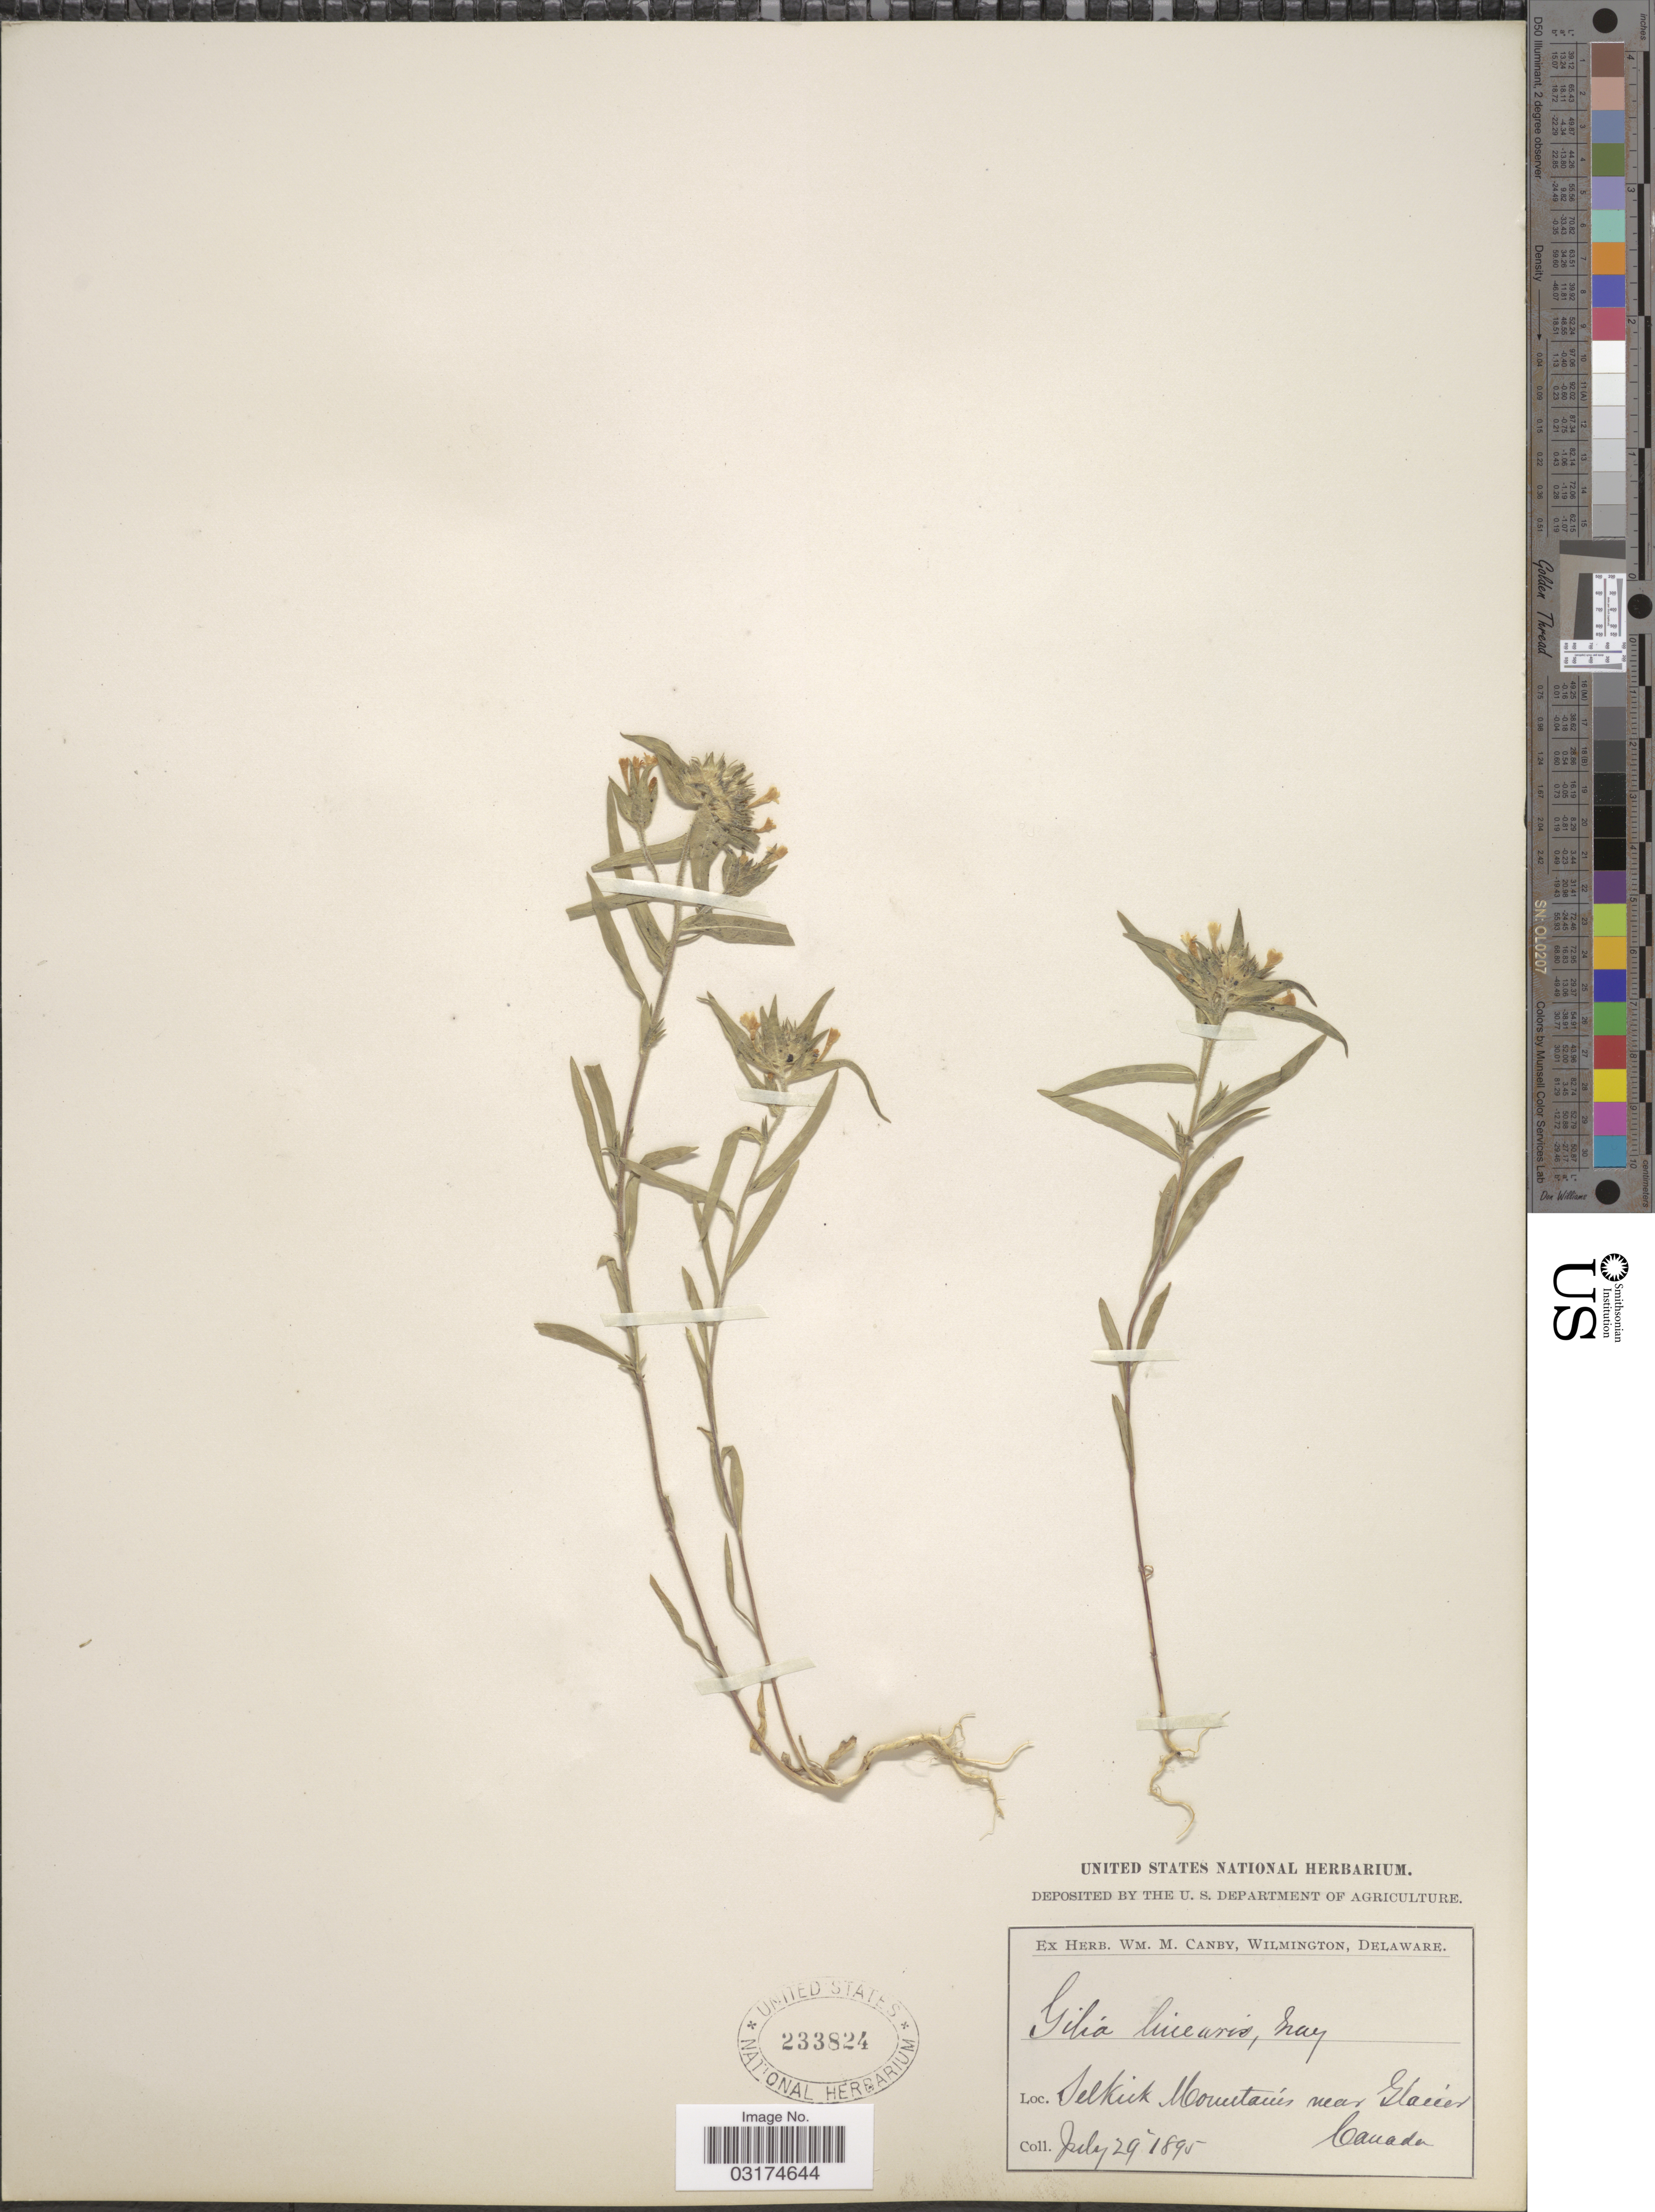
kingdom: Plantae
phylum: Tracheophyta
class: Magnoliopsida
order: Ericales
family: Polemoniaceae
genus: Collomia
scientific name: Collomia linearis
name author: Nutt.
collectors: ex herb. W.M. Canby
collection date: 1895-07-29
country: Canada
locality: Selkirk Mountains near Glacier.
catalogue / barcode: US 233824